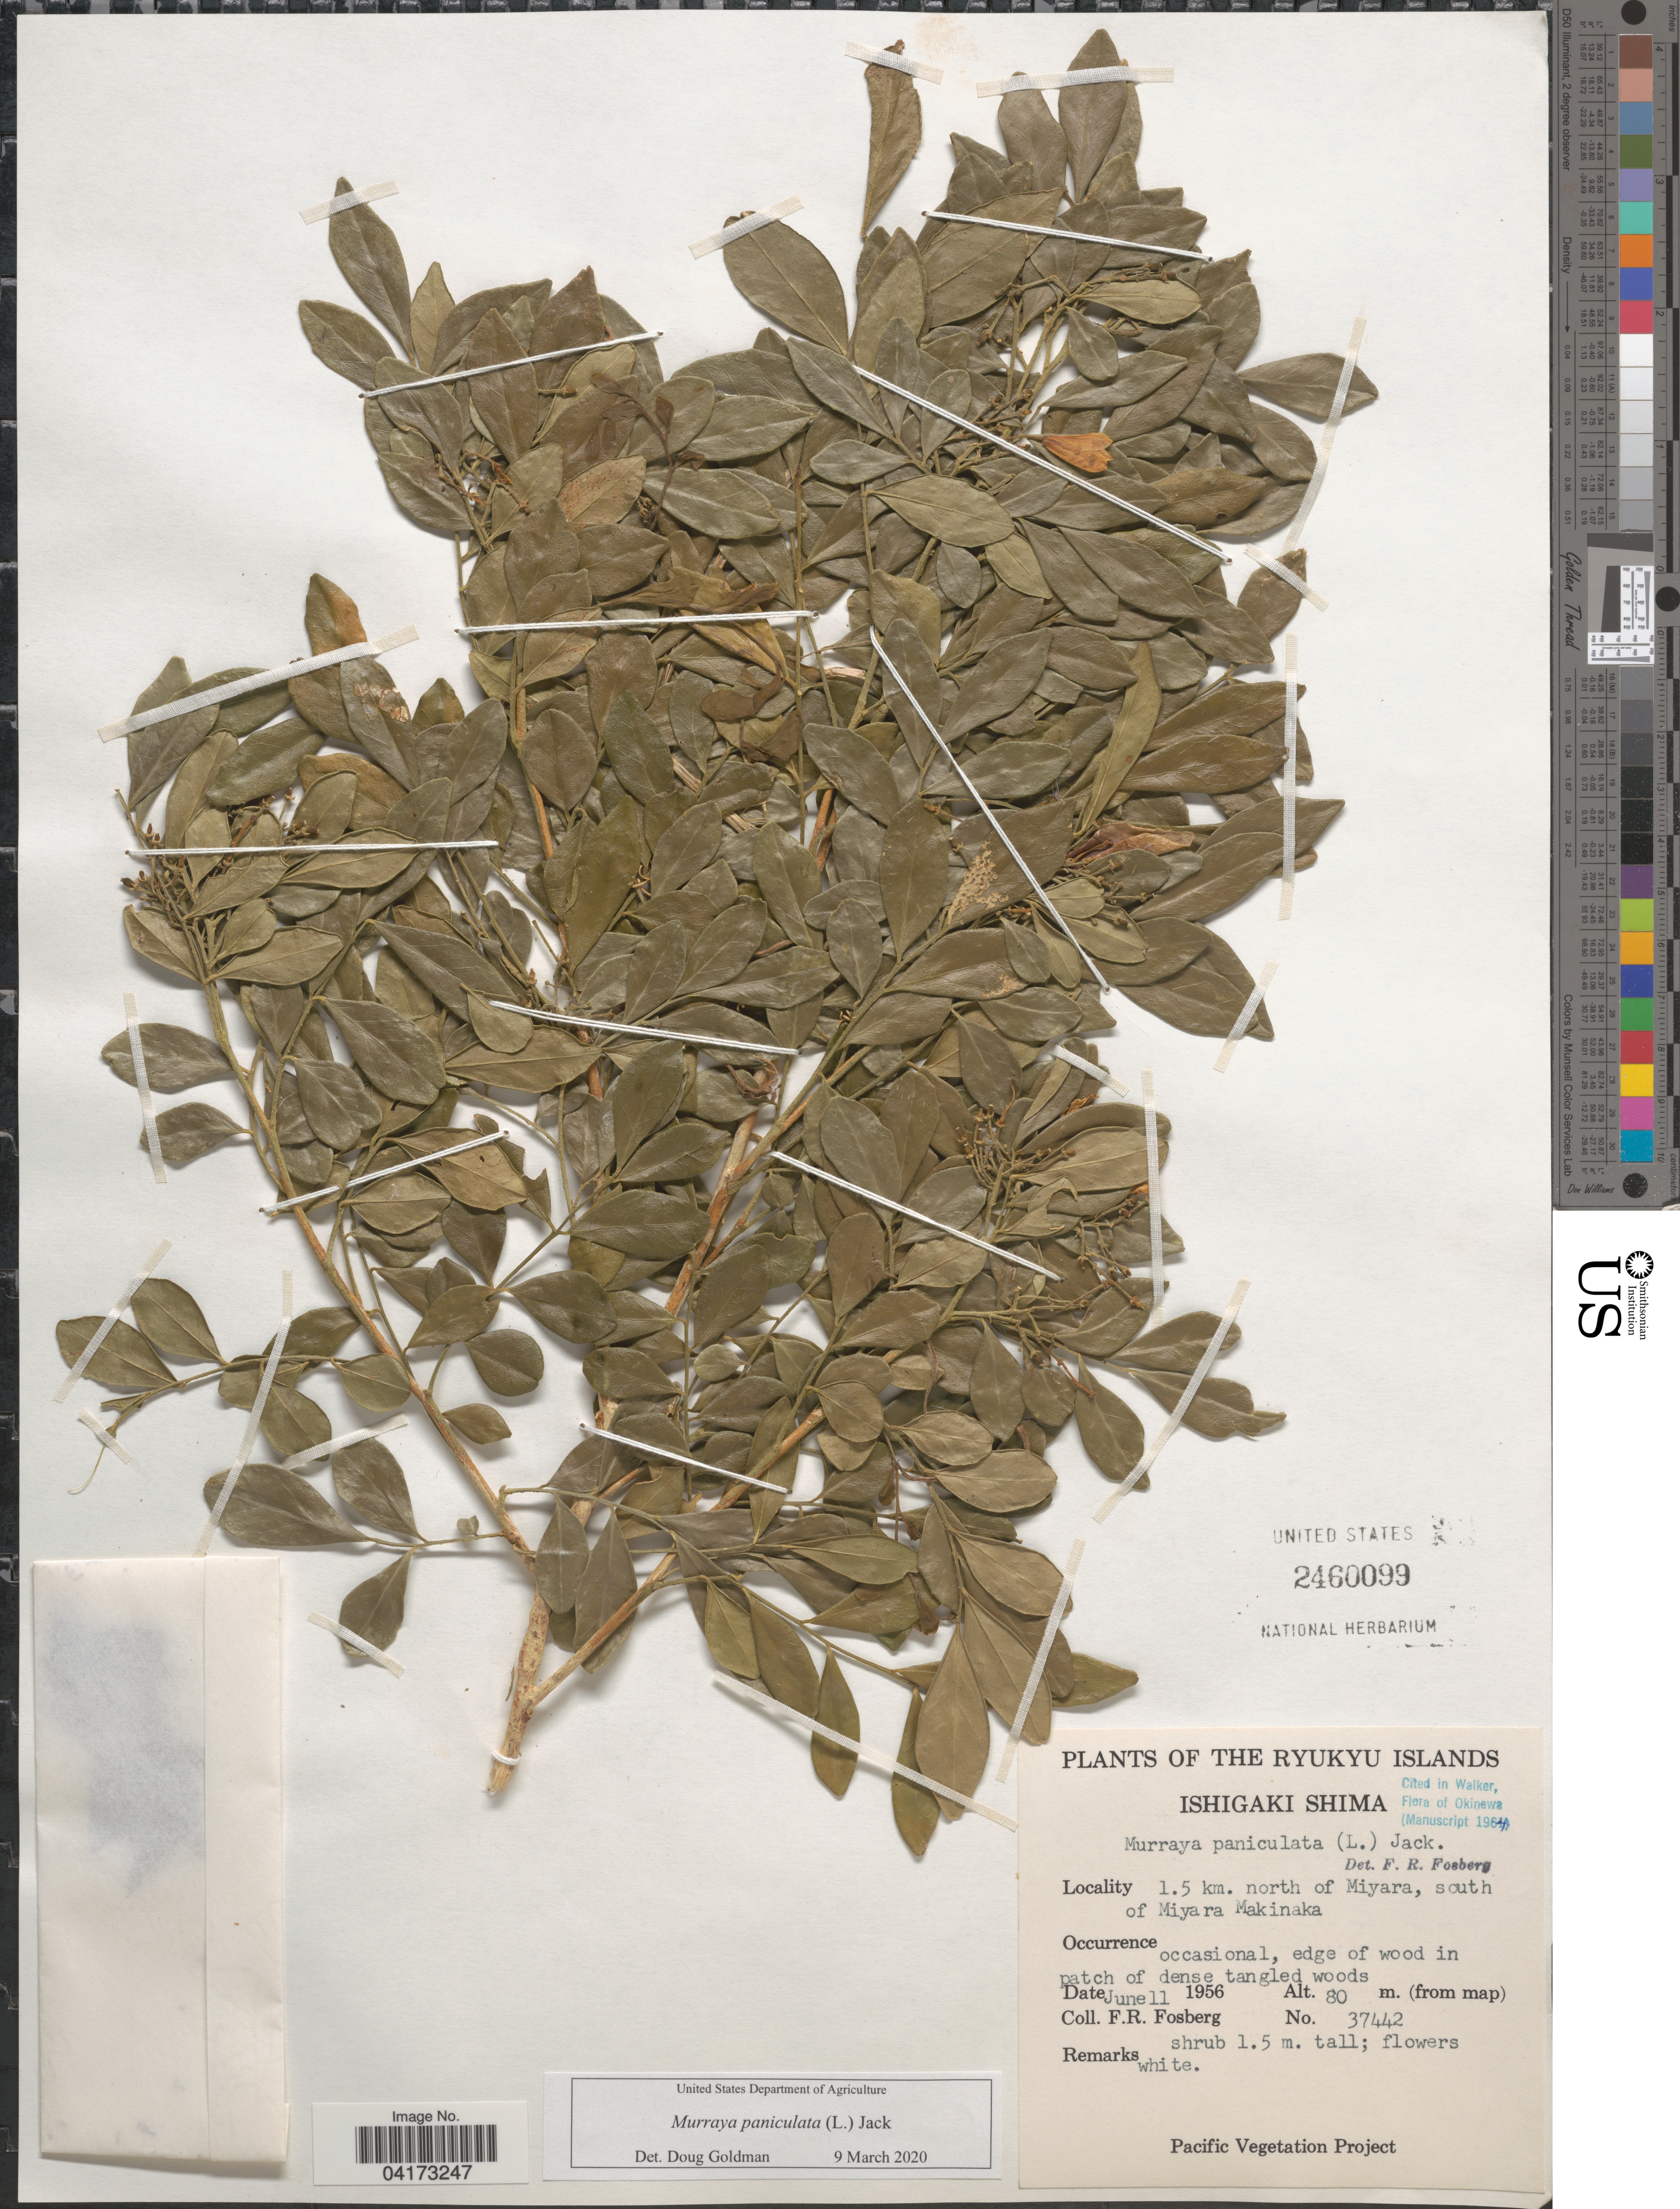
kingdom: Plantae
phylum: Tracheophyta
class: Magnoliopsida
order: Sapindales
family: Rutaceae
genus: Murraya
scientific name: Murraya paniculata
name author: (L.) Jack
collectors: F. R. Fosberg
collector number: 37442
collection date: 1956-06-11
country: Japan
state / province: Okinawa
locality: The Ryukyu Islands. Ishigaki Shima. 1.5 km. north of Miyara, south of Miyara Makinaka.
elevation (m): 80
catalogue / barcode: US 2460099